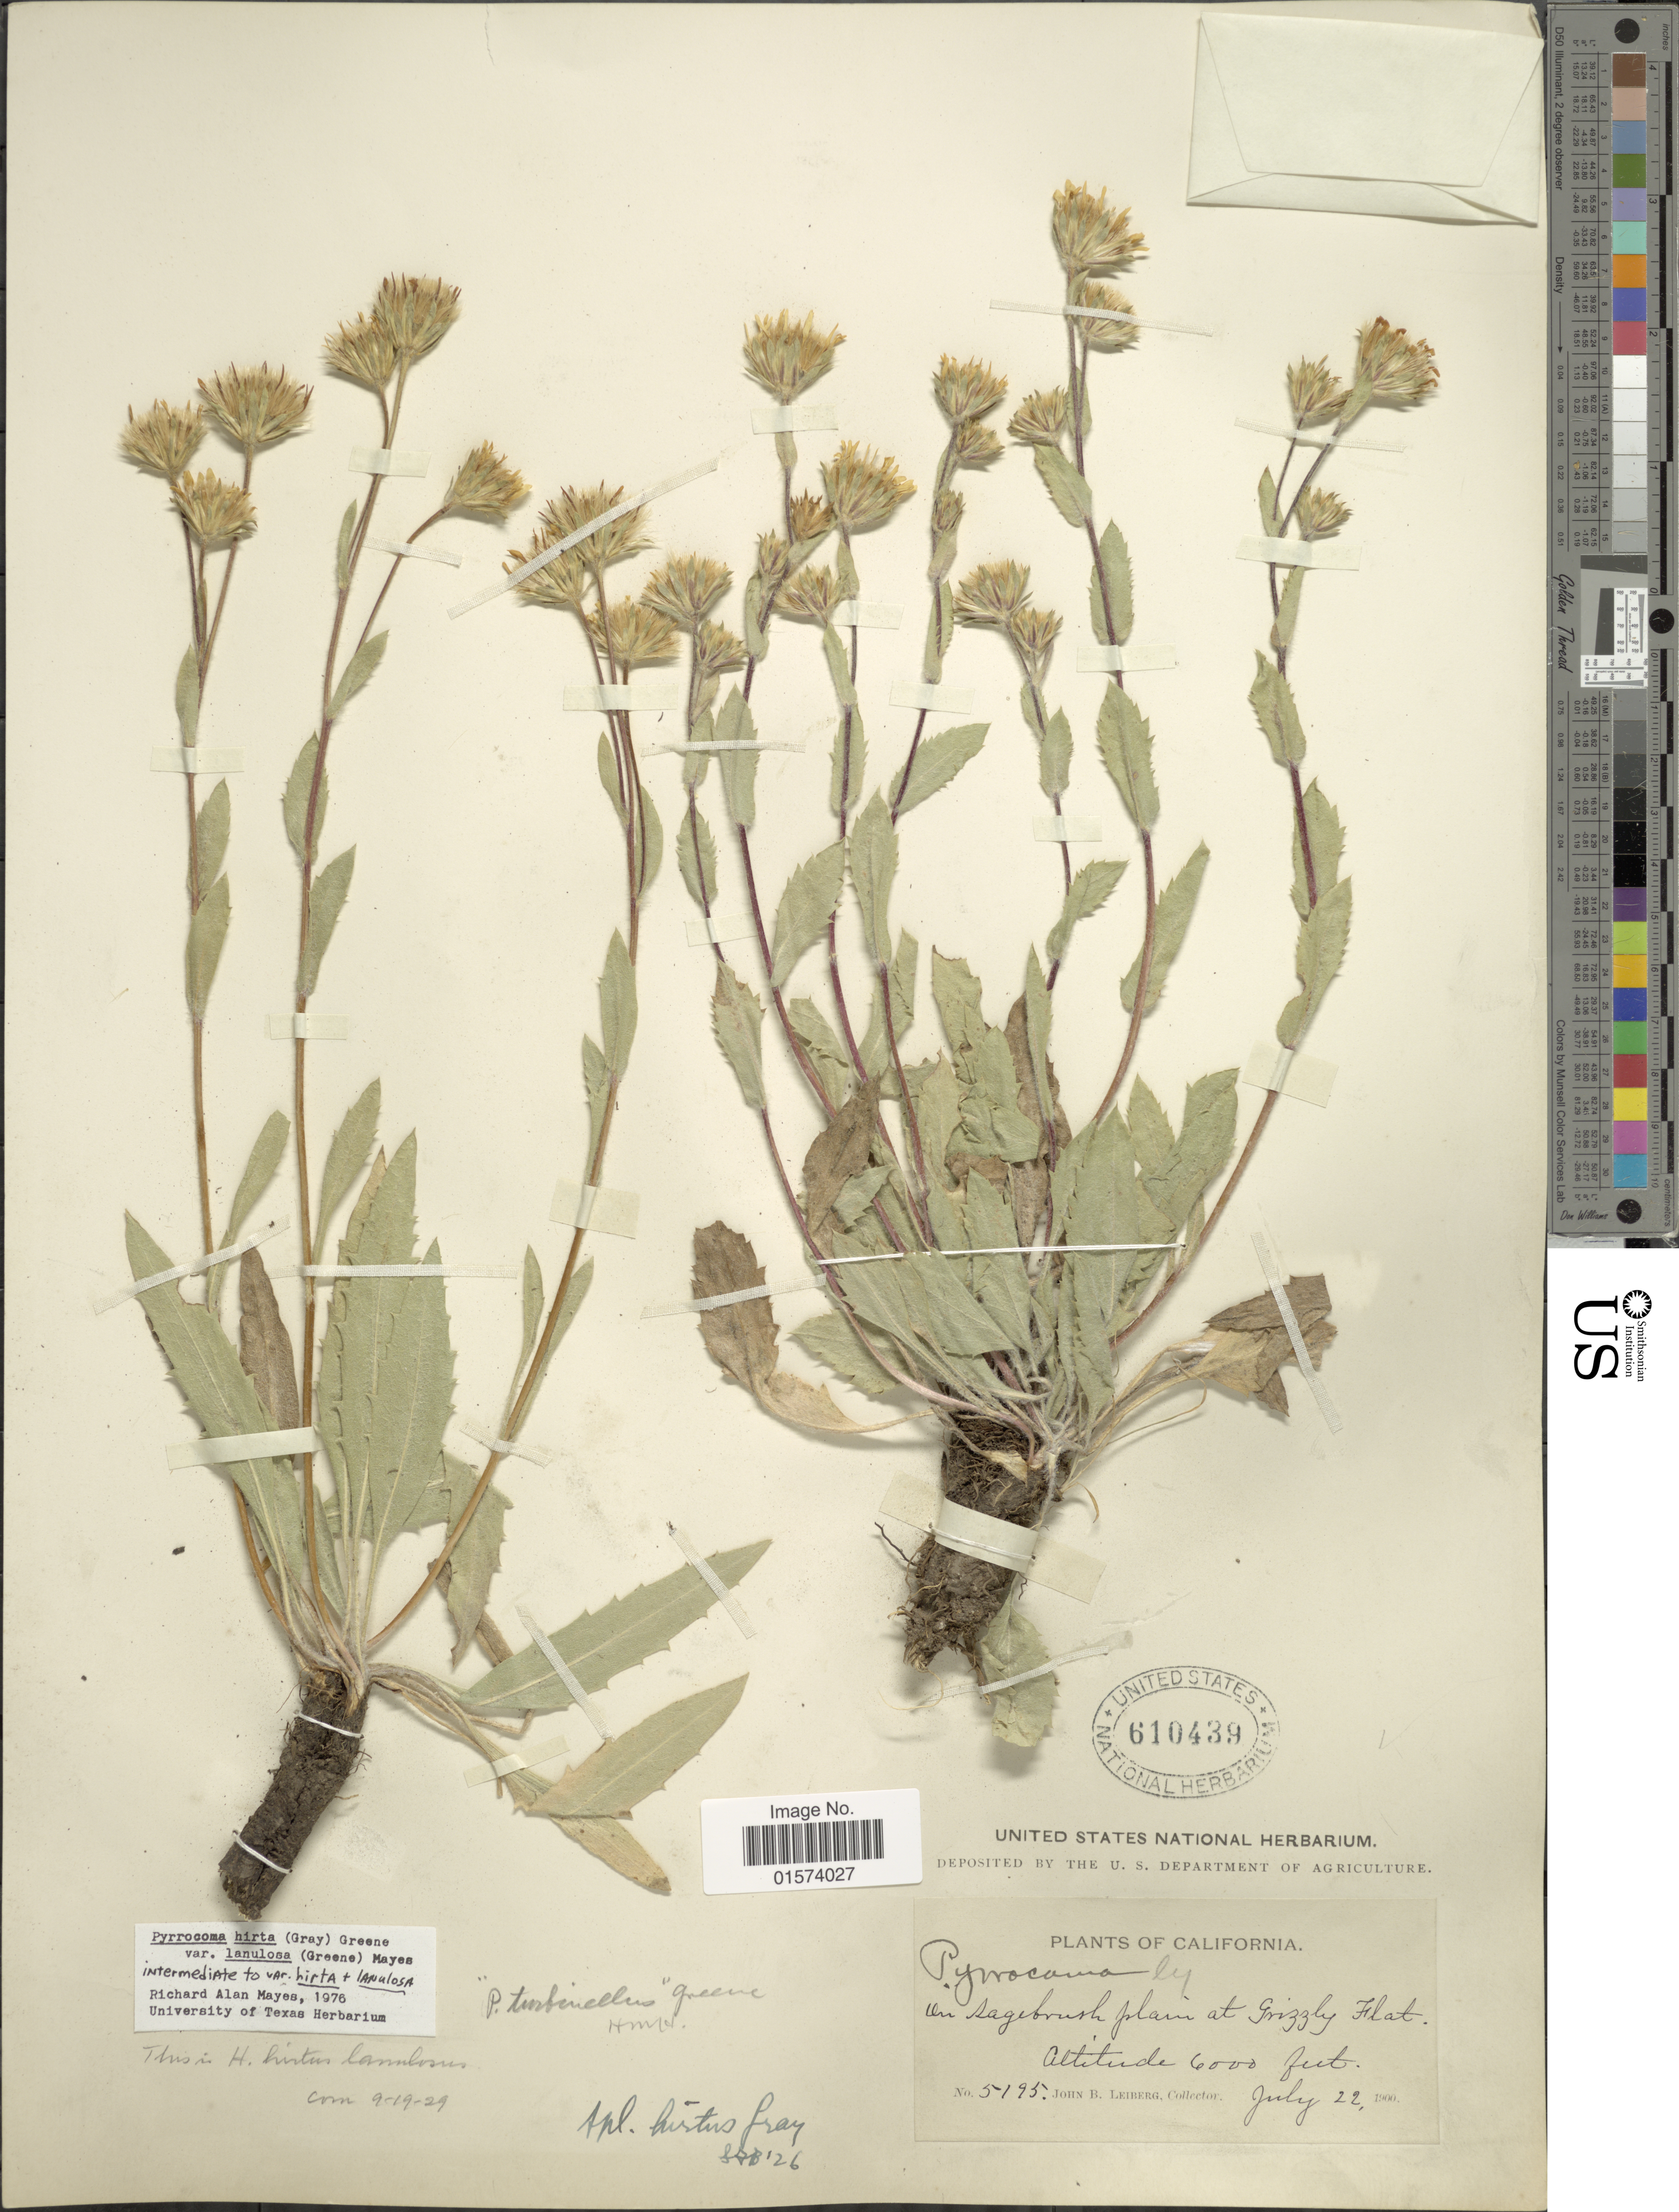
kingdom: Plantae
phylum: Tracheophyta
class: Magnoliopsida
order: Asterales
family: Asteraceae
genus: Pyrrocoma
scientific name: Pyrrocoma lanceolata var. lanceolata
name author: (Hook.) Greene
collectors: J. B. Leiberg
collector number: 5195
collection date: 1900-07-22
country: United States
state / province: California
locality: In sagebrush plain at Grizzly Flat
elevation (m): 1829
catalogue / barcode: US 610439